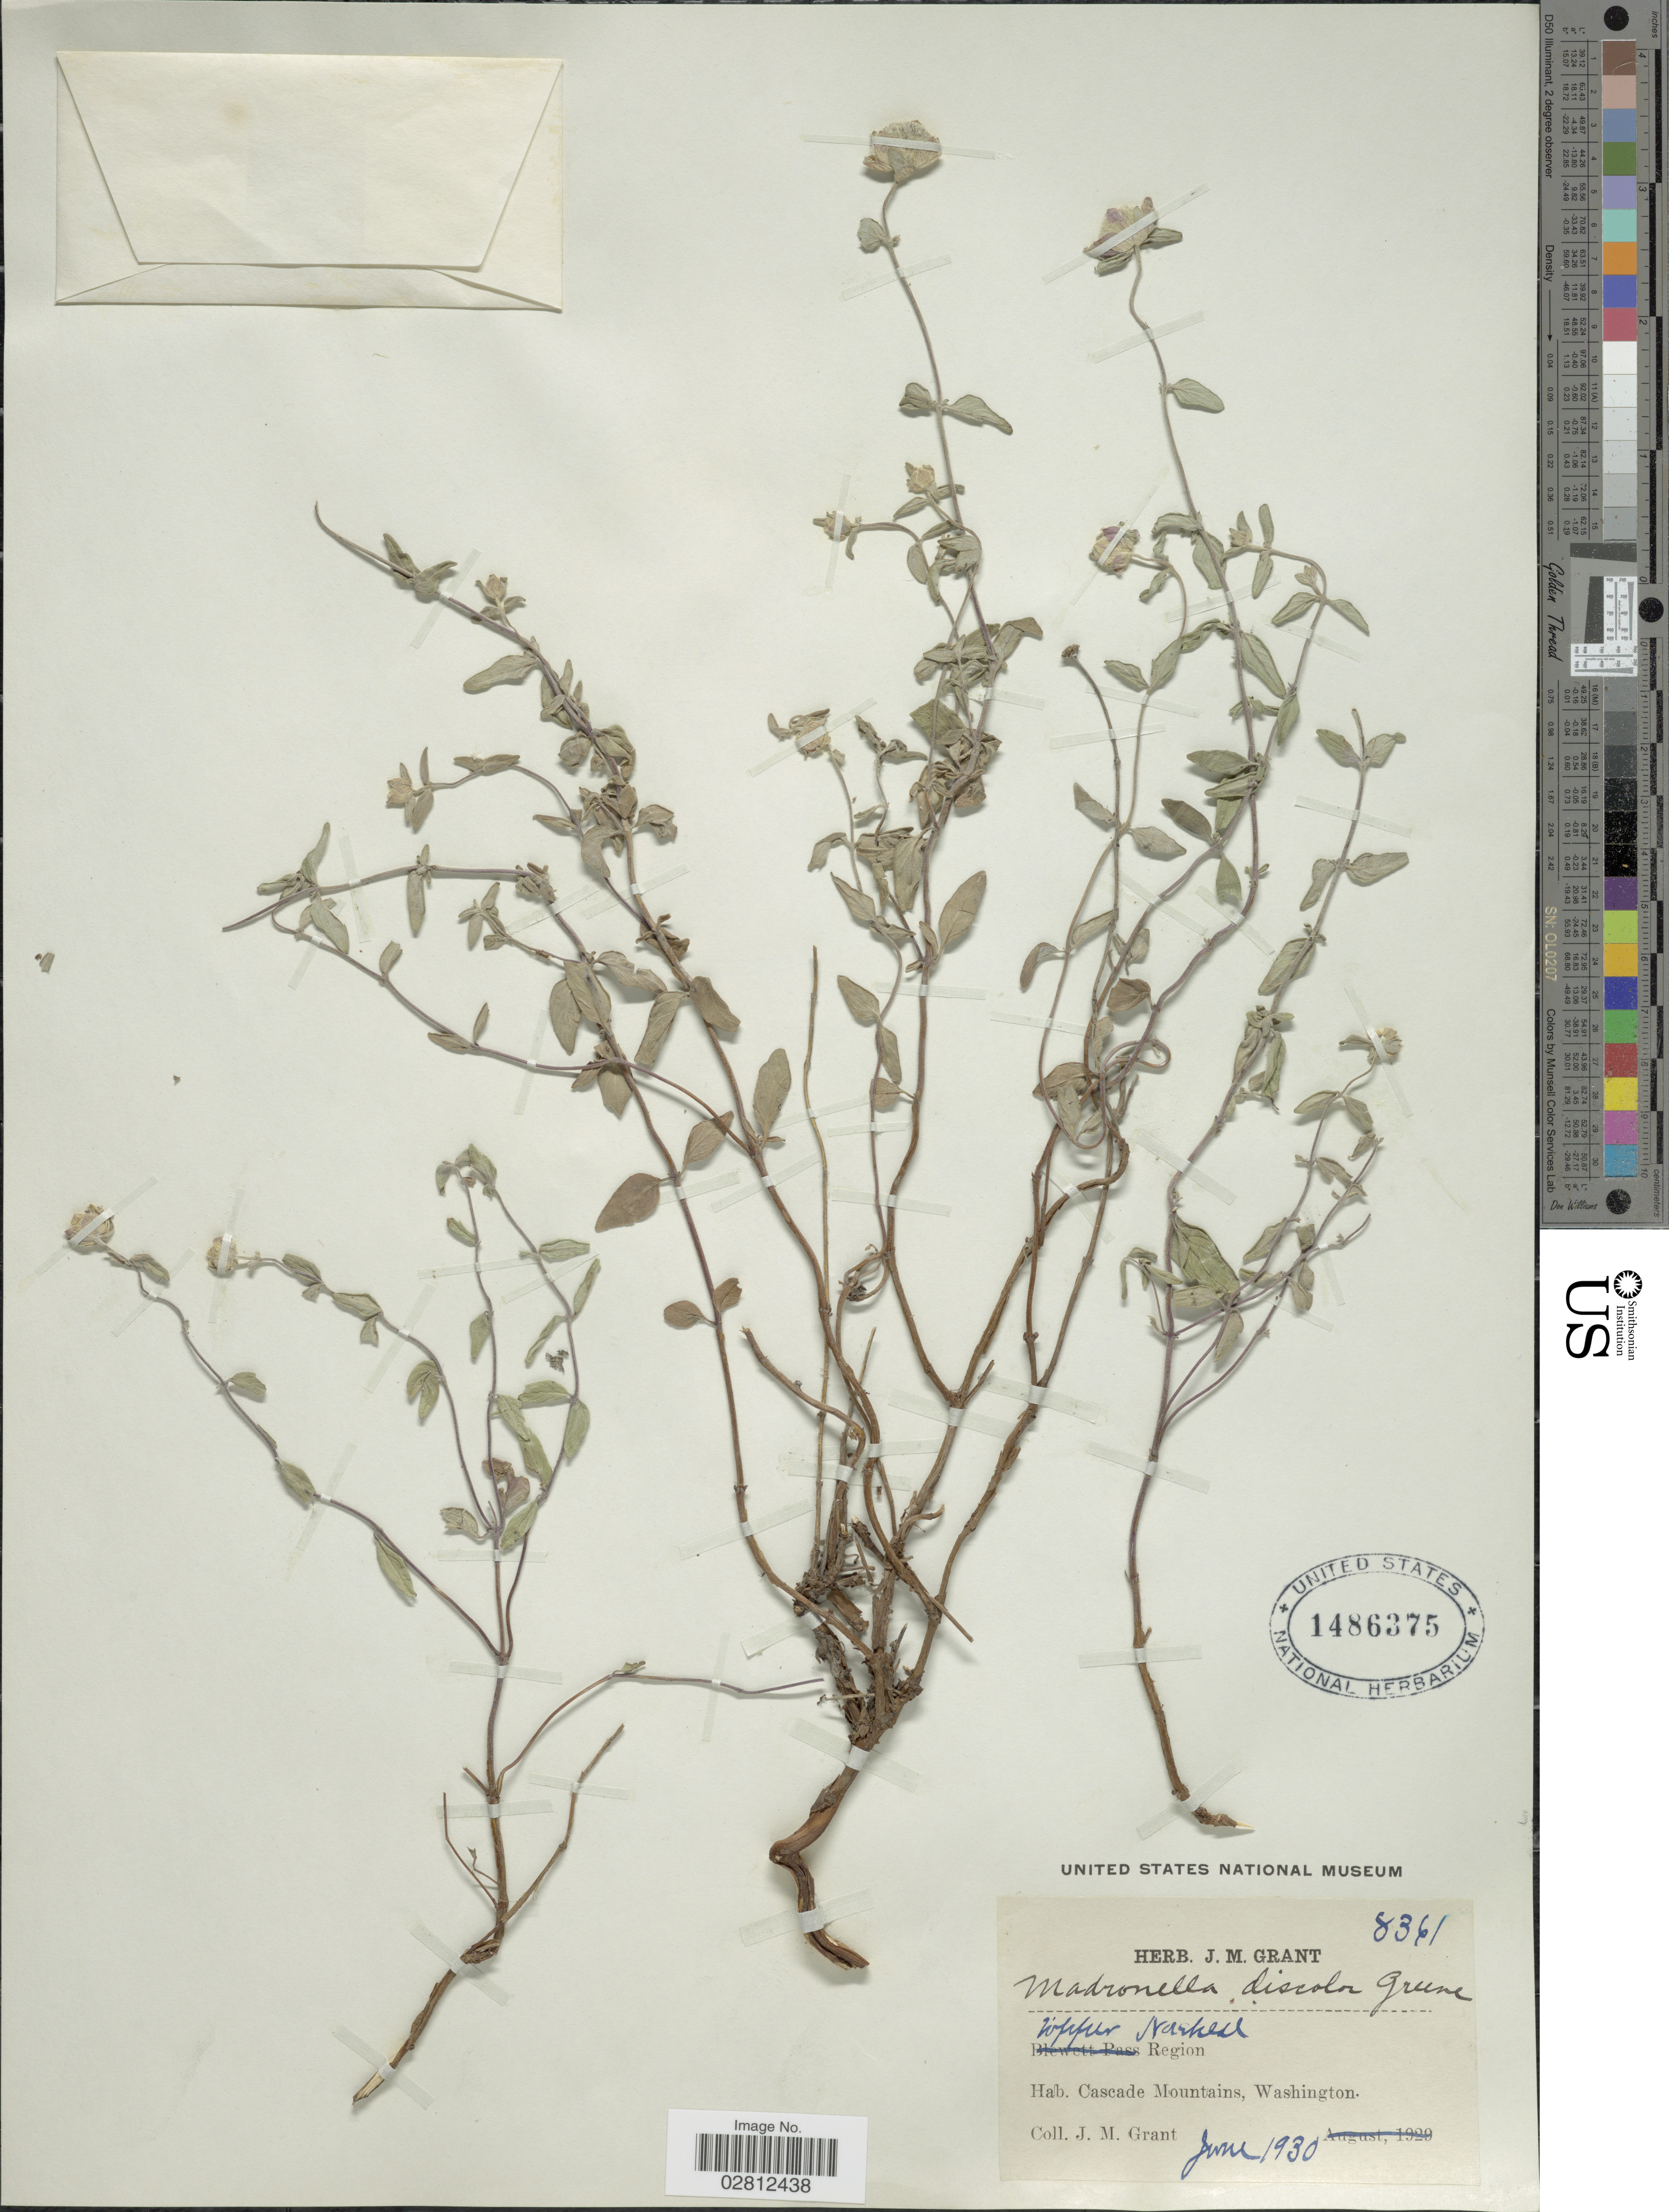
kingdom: Plantae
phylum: Tracheophyta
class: Magnoliopsida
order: Lamiales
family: Lamiaceae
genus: Monardella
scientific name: Monardella discolor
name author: S.W. Greene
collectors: J. M. Grant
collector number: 8361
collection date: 1930-06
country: United States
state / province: Washington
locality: Upper Naches Region. Cascade Mountains.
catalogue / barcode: US 1486375